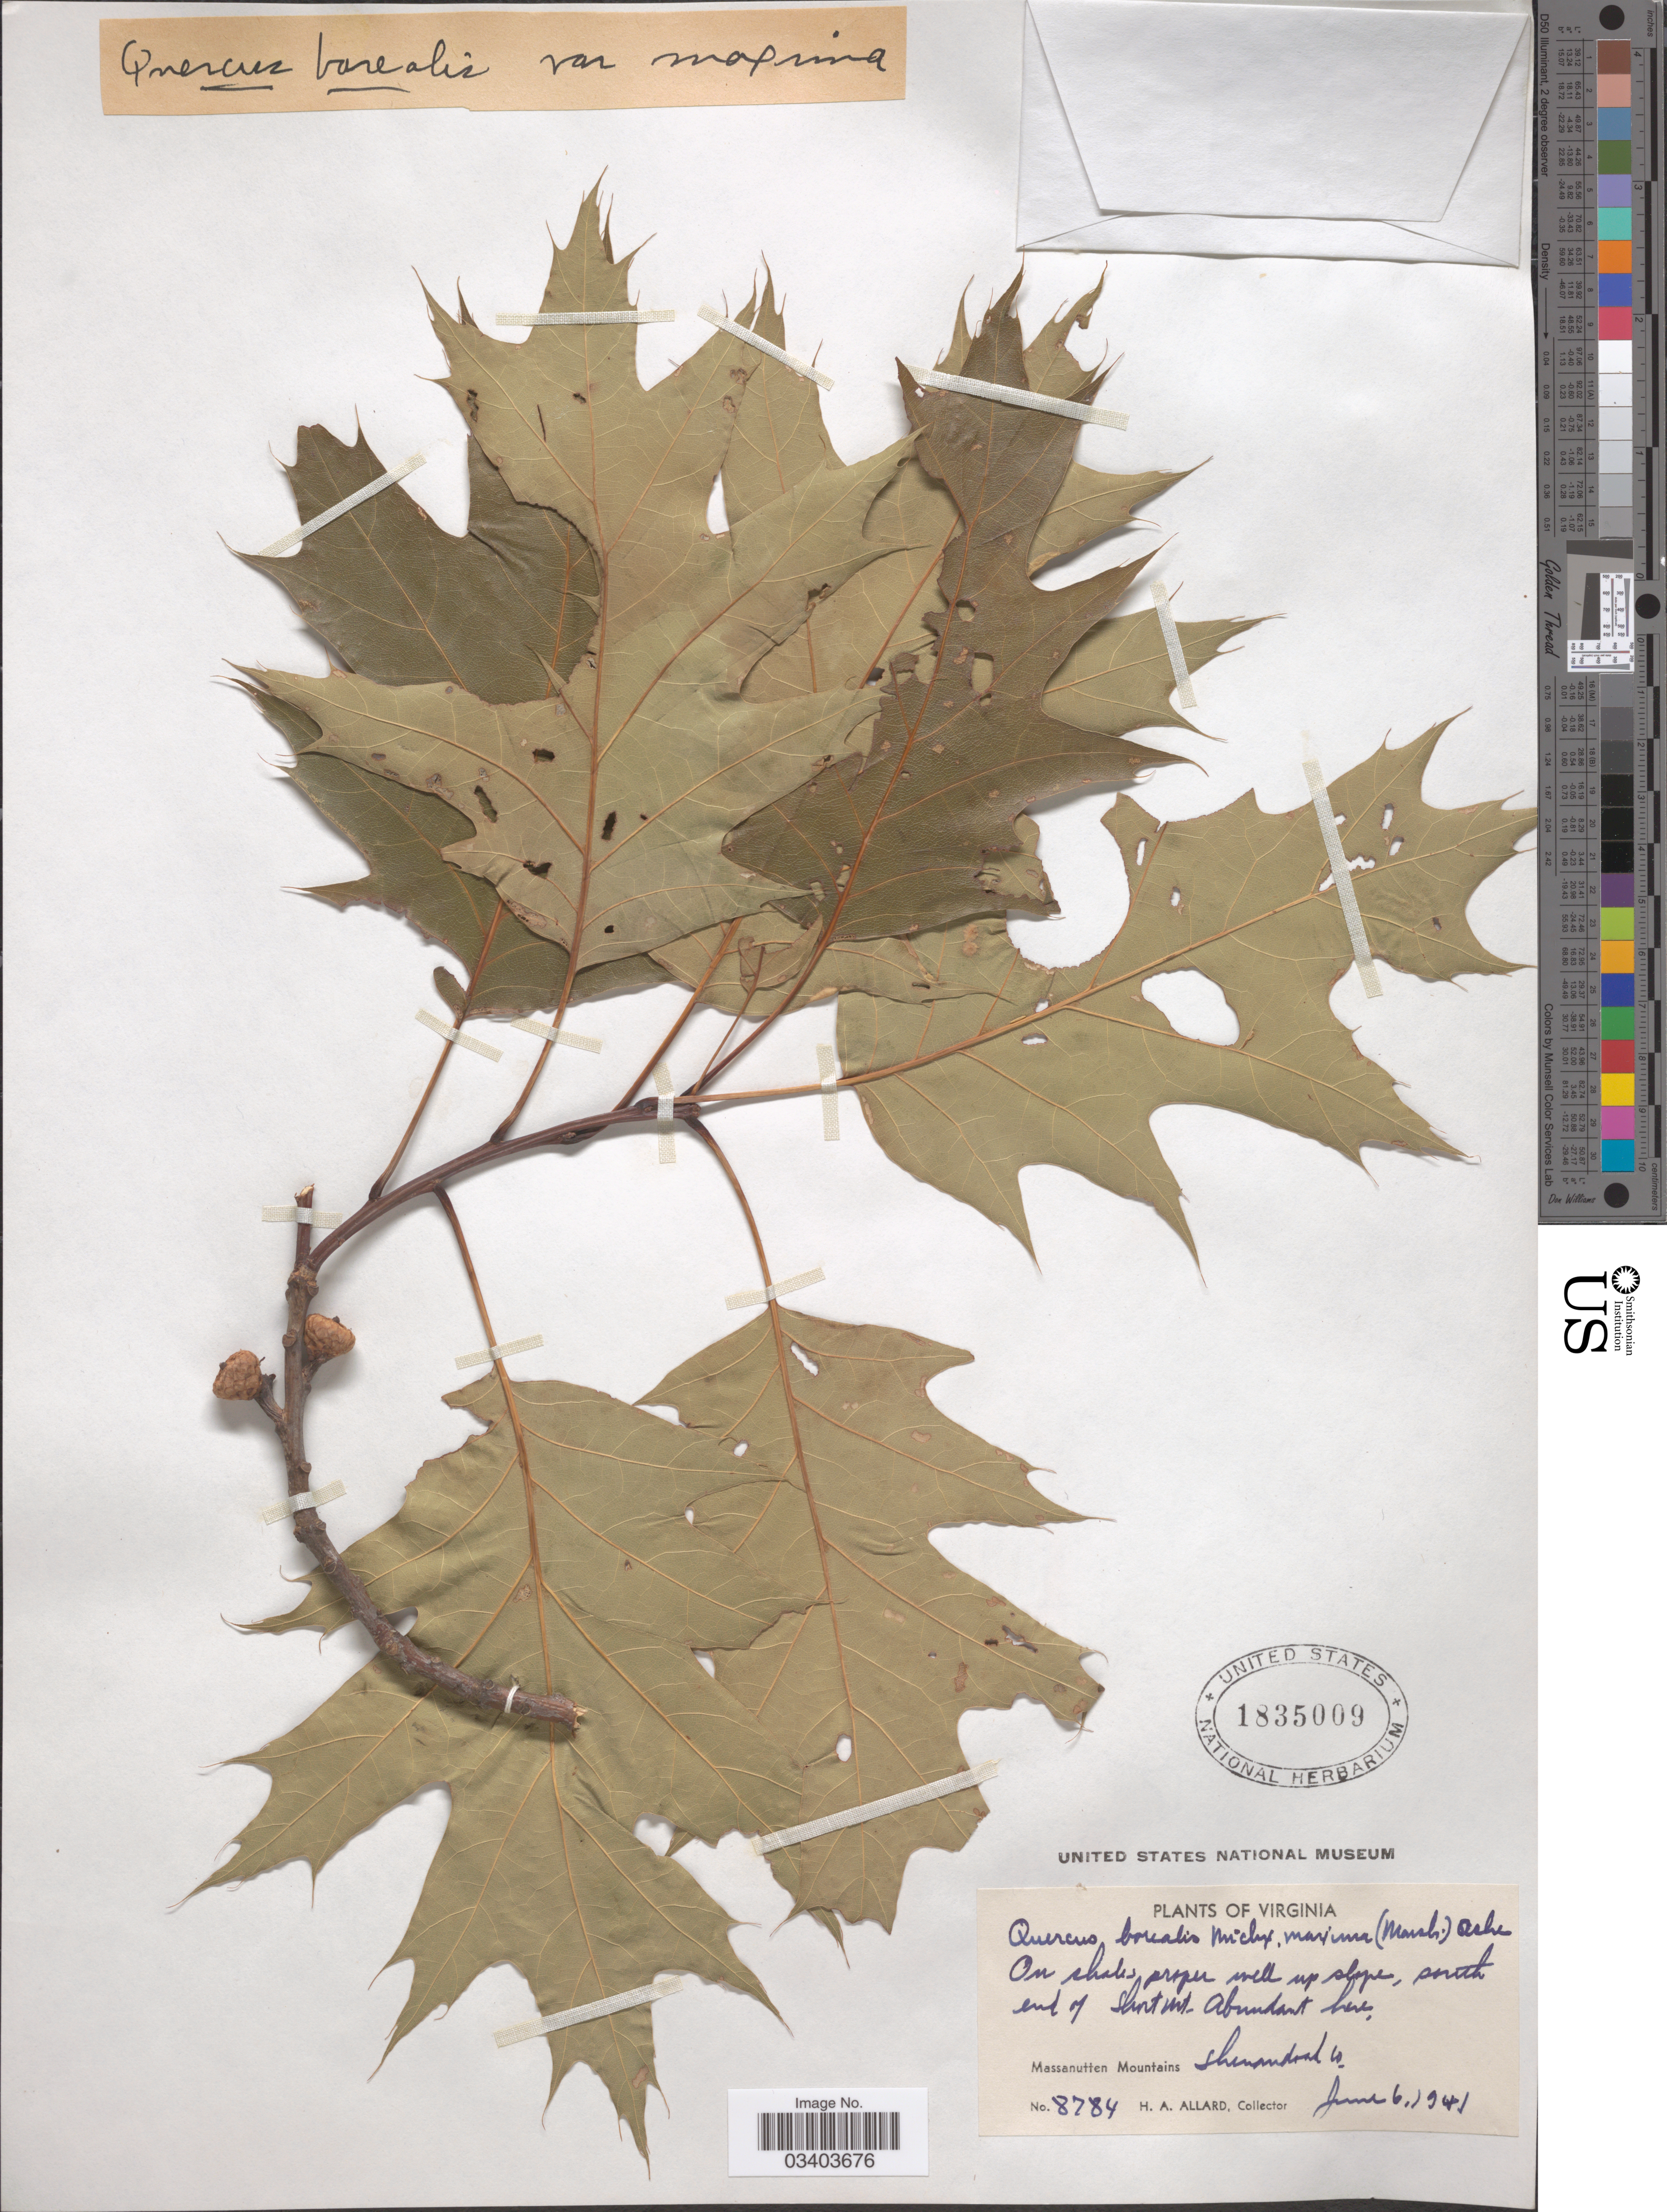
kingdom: Plantae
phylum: Tracheophyta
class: Magnoliopsida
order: Fagales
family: Fagaceae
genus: Quercus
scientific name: Quercus borealis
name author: F. Michx.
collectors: H. A. Allard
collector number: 8784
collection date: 1941-06-06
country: United States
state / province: Virginia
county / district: Shenandoah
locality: On shales proper well up slope, south end of Short Mt. Massanutten Mountains. Shenandoah Co.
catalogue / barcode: US 1835009